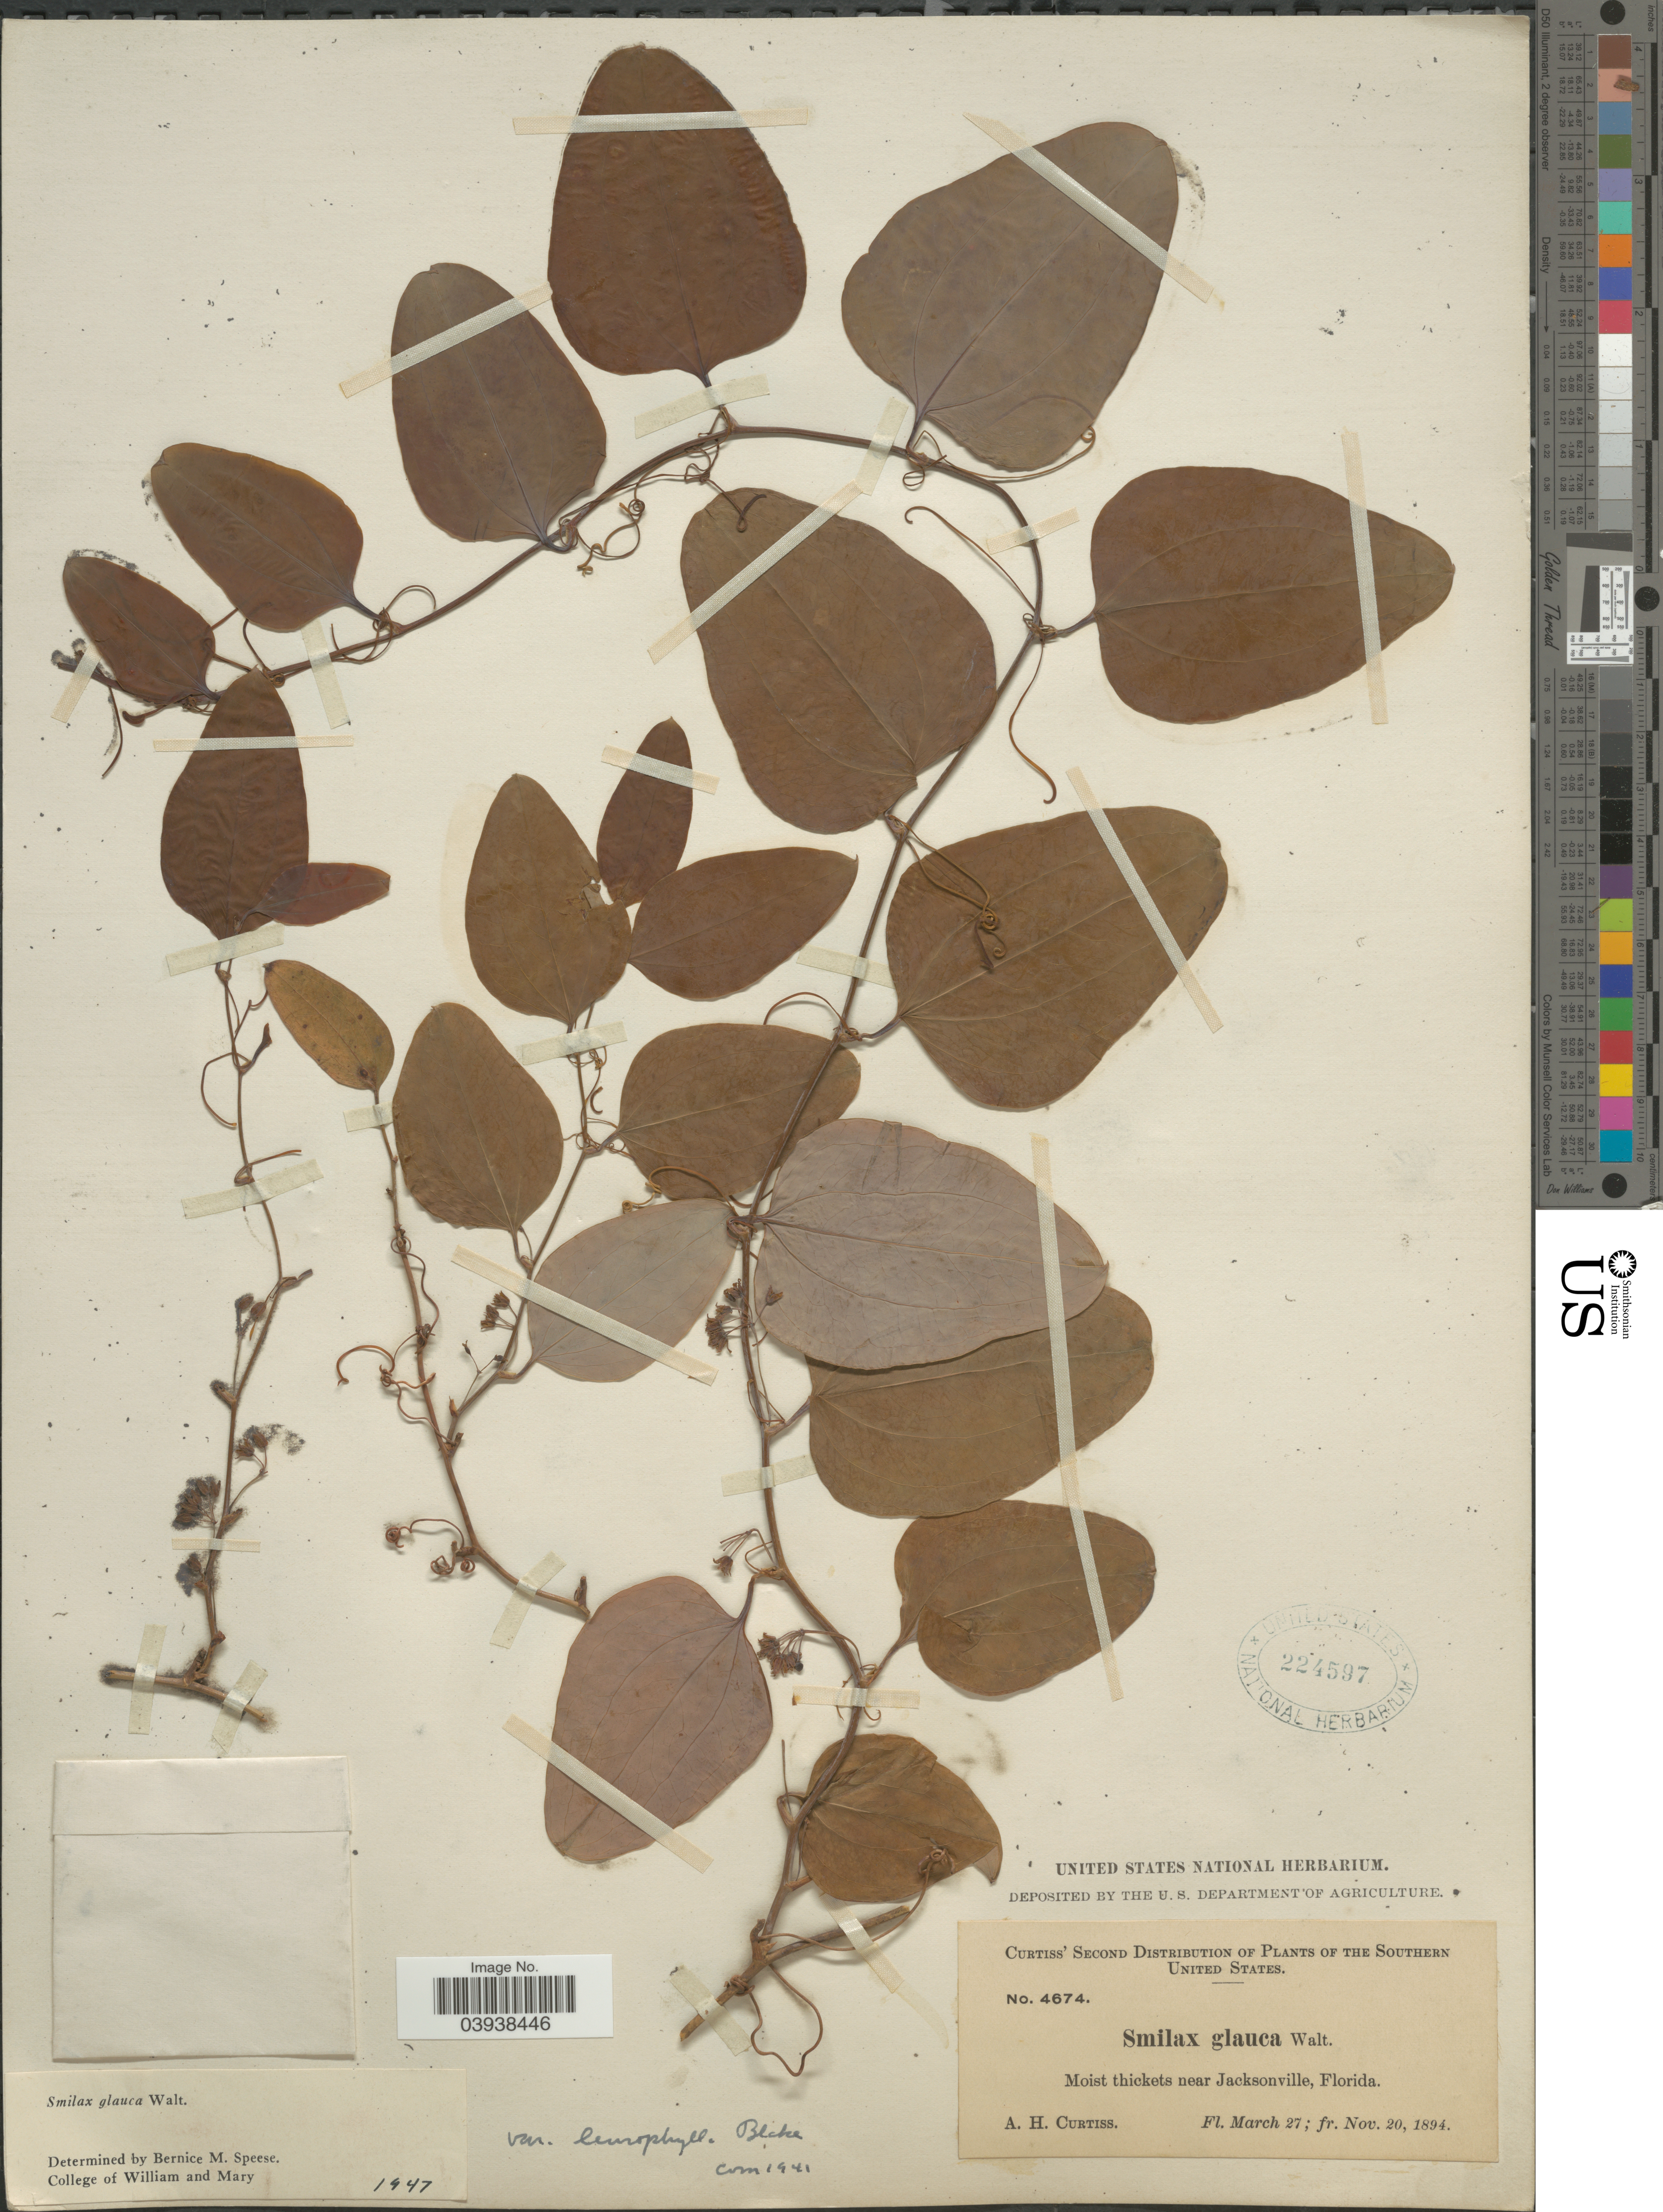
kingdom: Plantae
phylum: Tracheophyta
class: Liliopsida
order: Liliales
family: Smilacaceae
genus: Smilax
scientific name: Smilax glauca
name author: Walter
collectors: A. H. Curtiss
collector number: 4674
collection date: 1894-03-27/1894-11-20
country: United States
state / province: Florida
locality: The Southern United States. Moist thickets near Jacksonville.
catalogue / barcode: US 224597